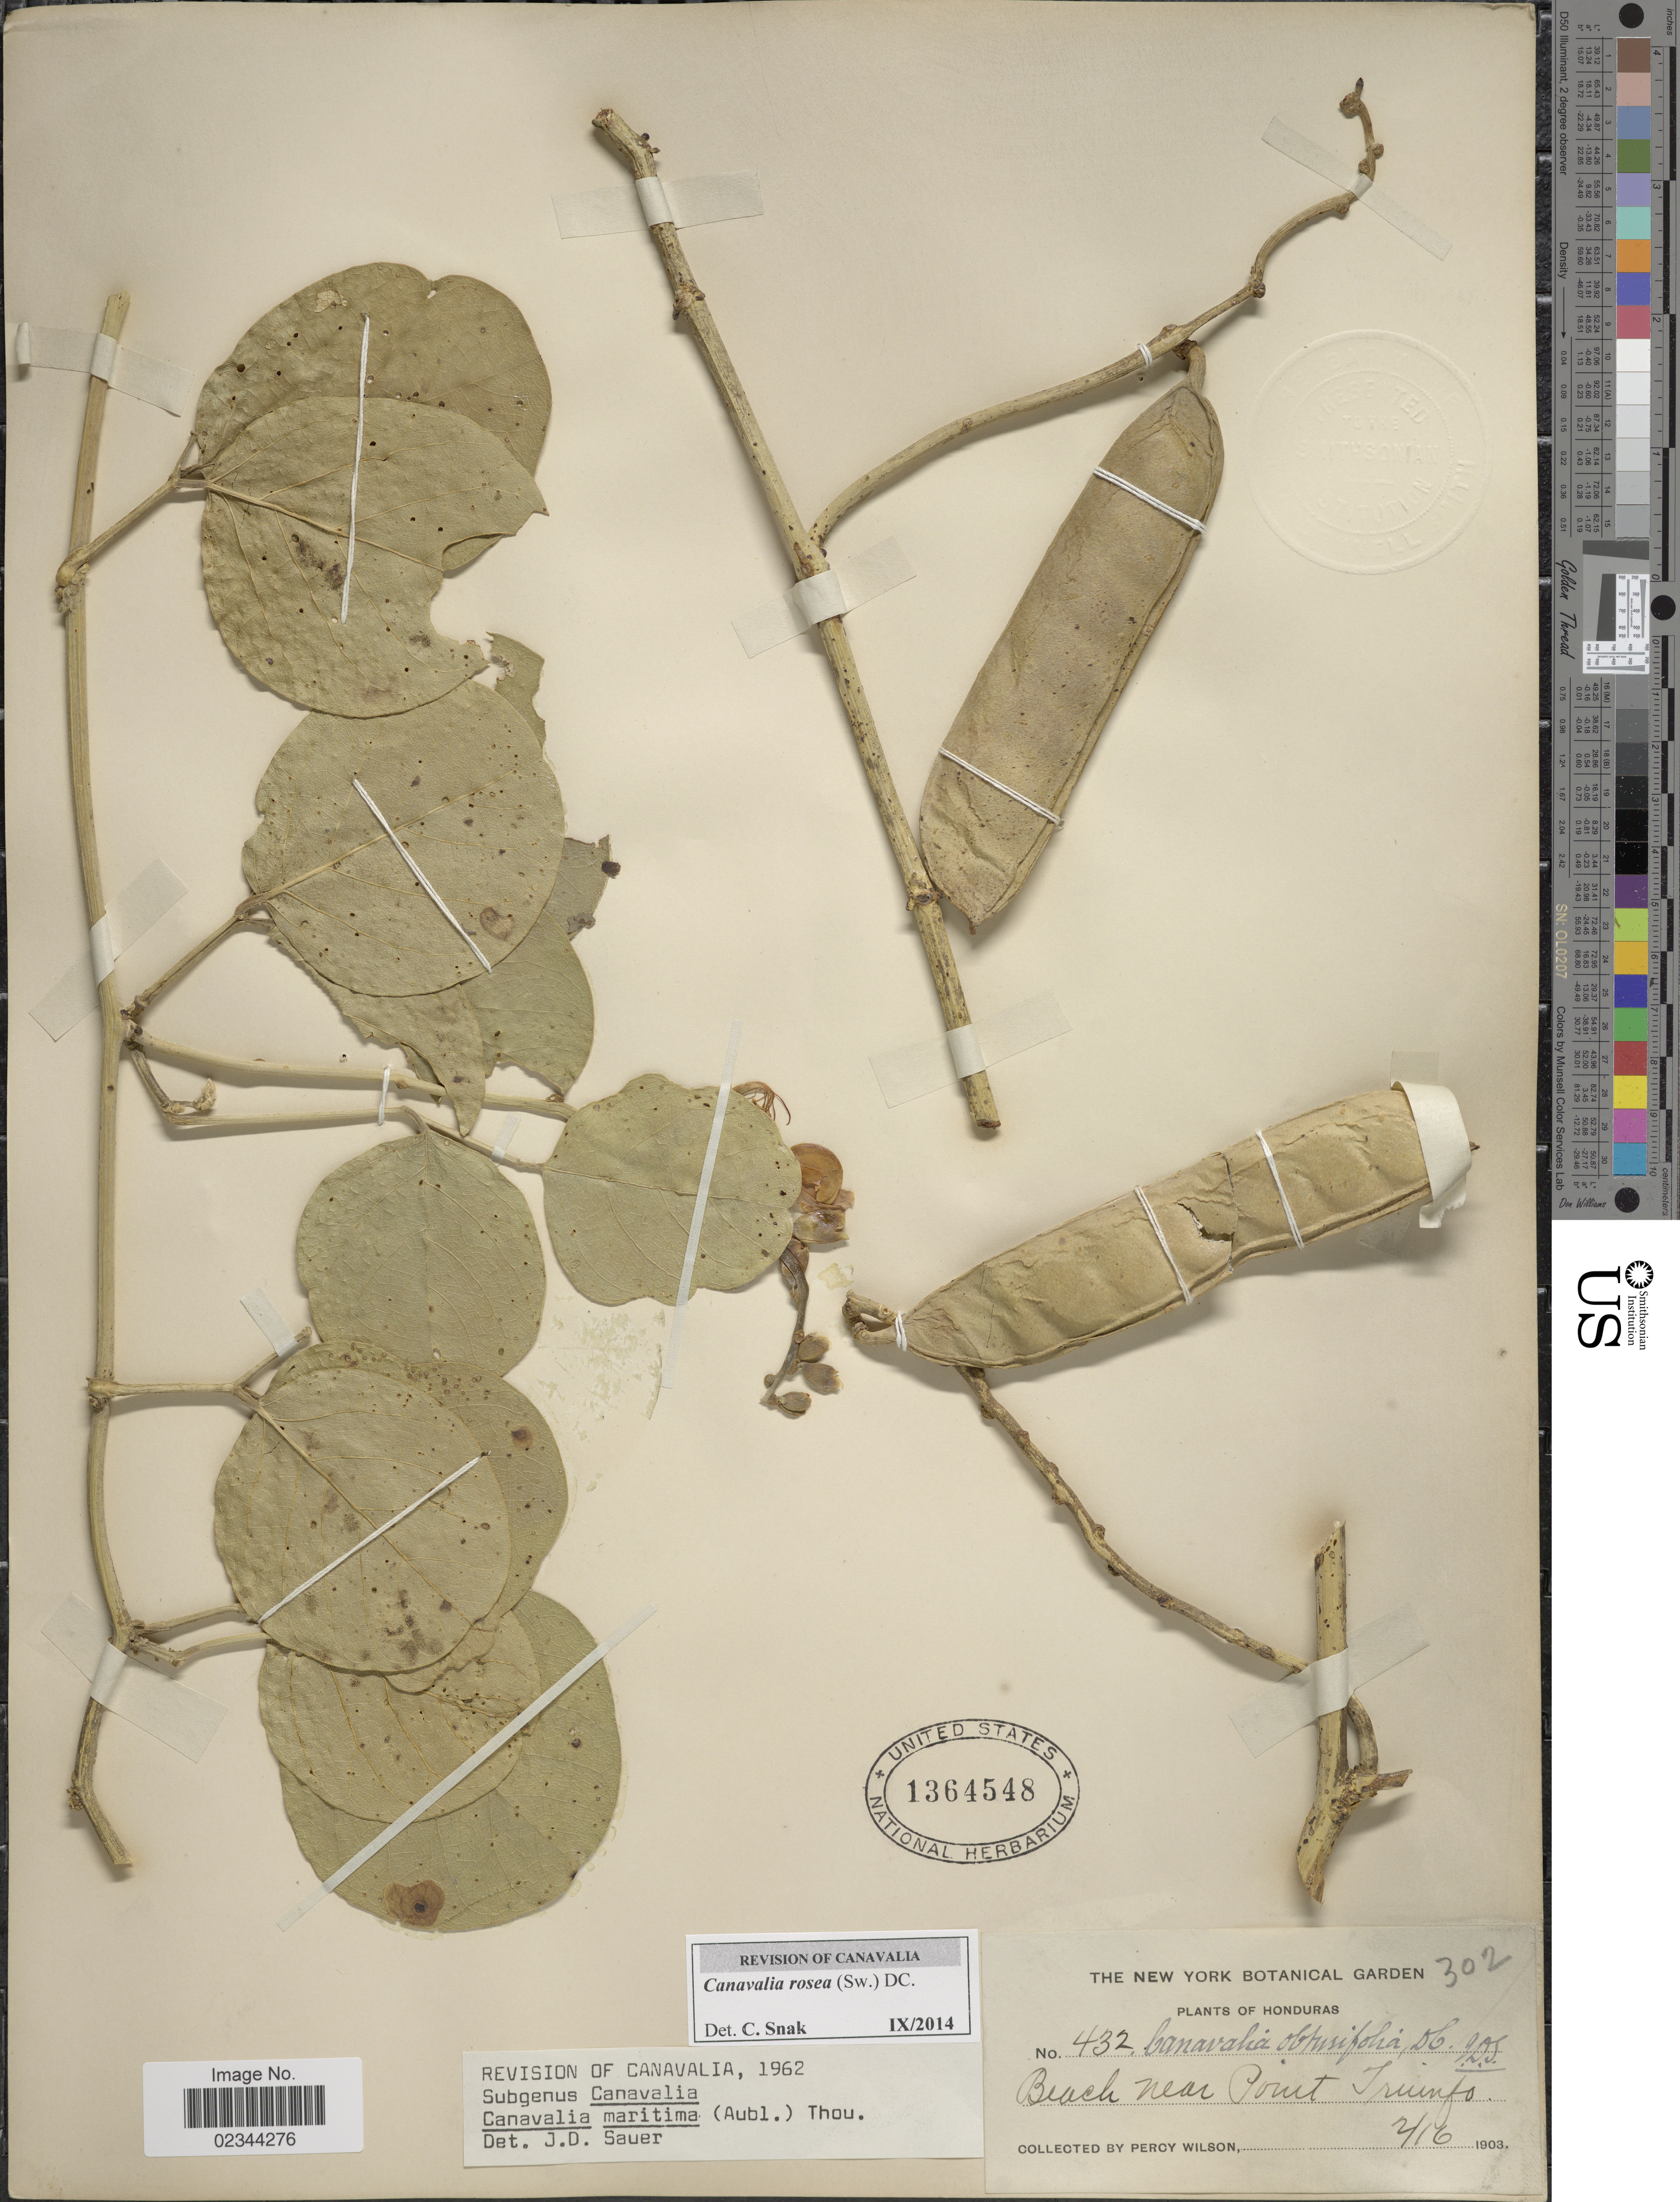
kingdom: Plantae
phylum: Tracheophyta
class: Magnoliopsida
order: Fabales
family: Fabaceae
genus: Canavalia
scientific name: Canavalia rosea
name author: (Sw.) DC.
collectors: P. Wilson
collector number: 432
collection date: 1903-02-16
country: Honduras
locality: Beach near Point Triunfo.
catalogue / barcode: US 1364548